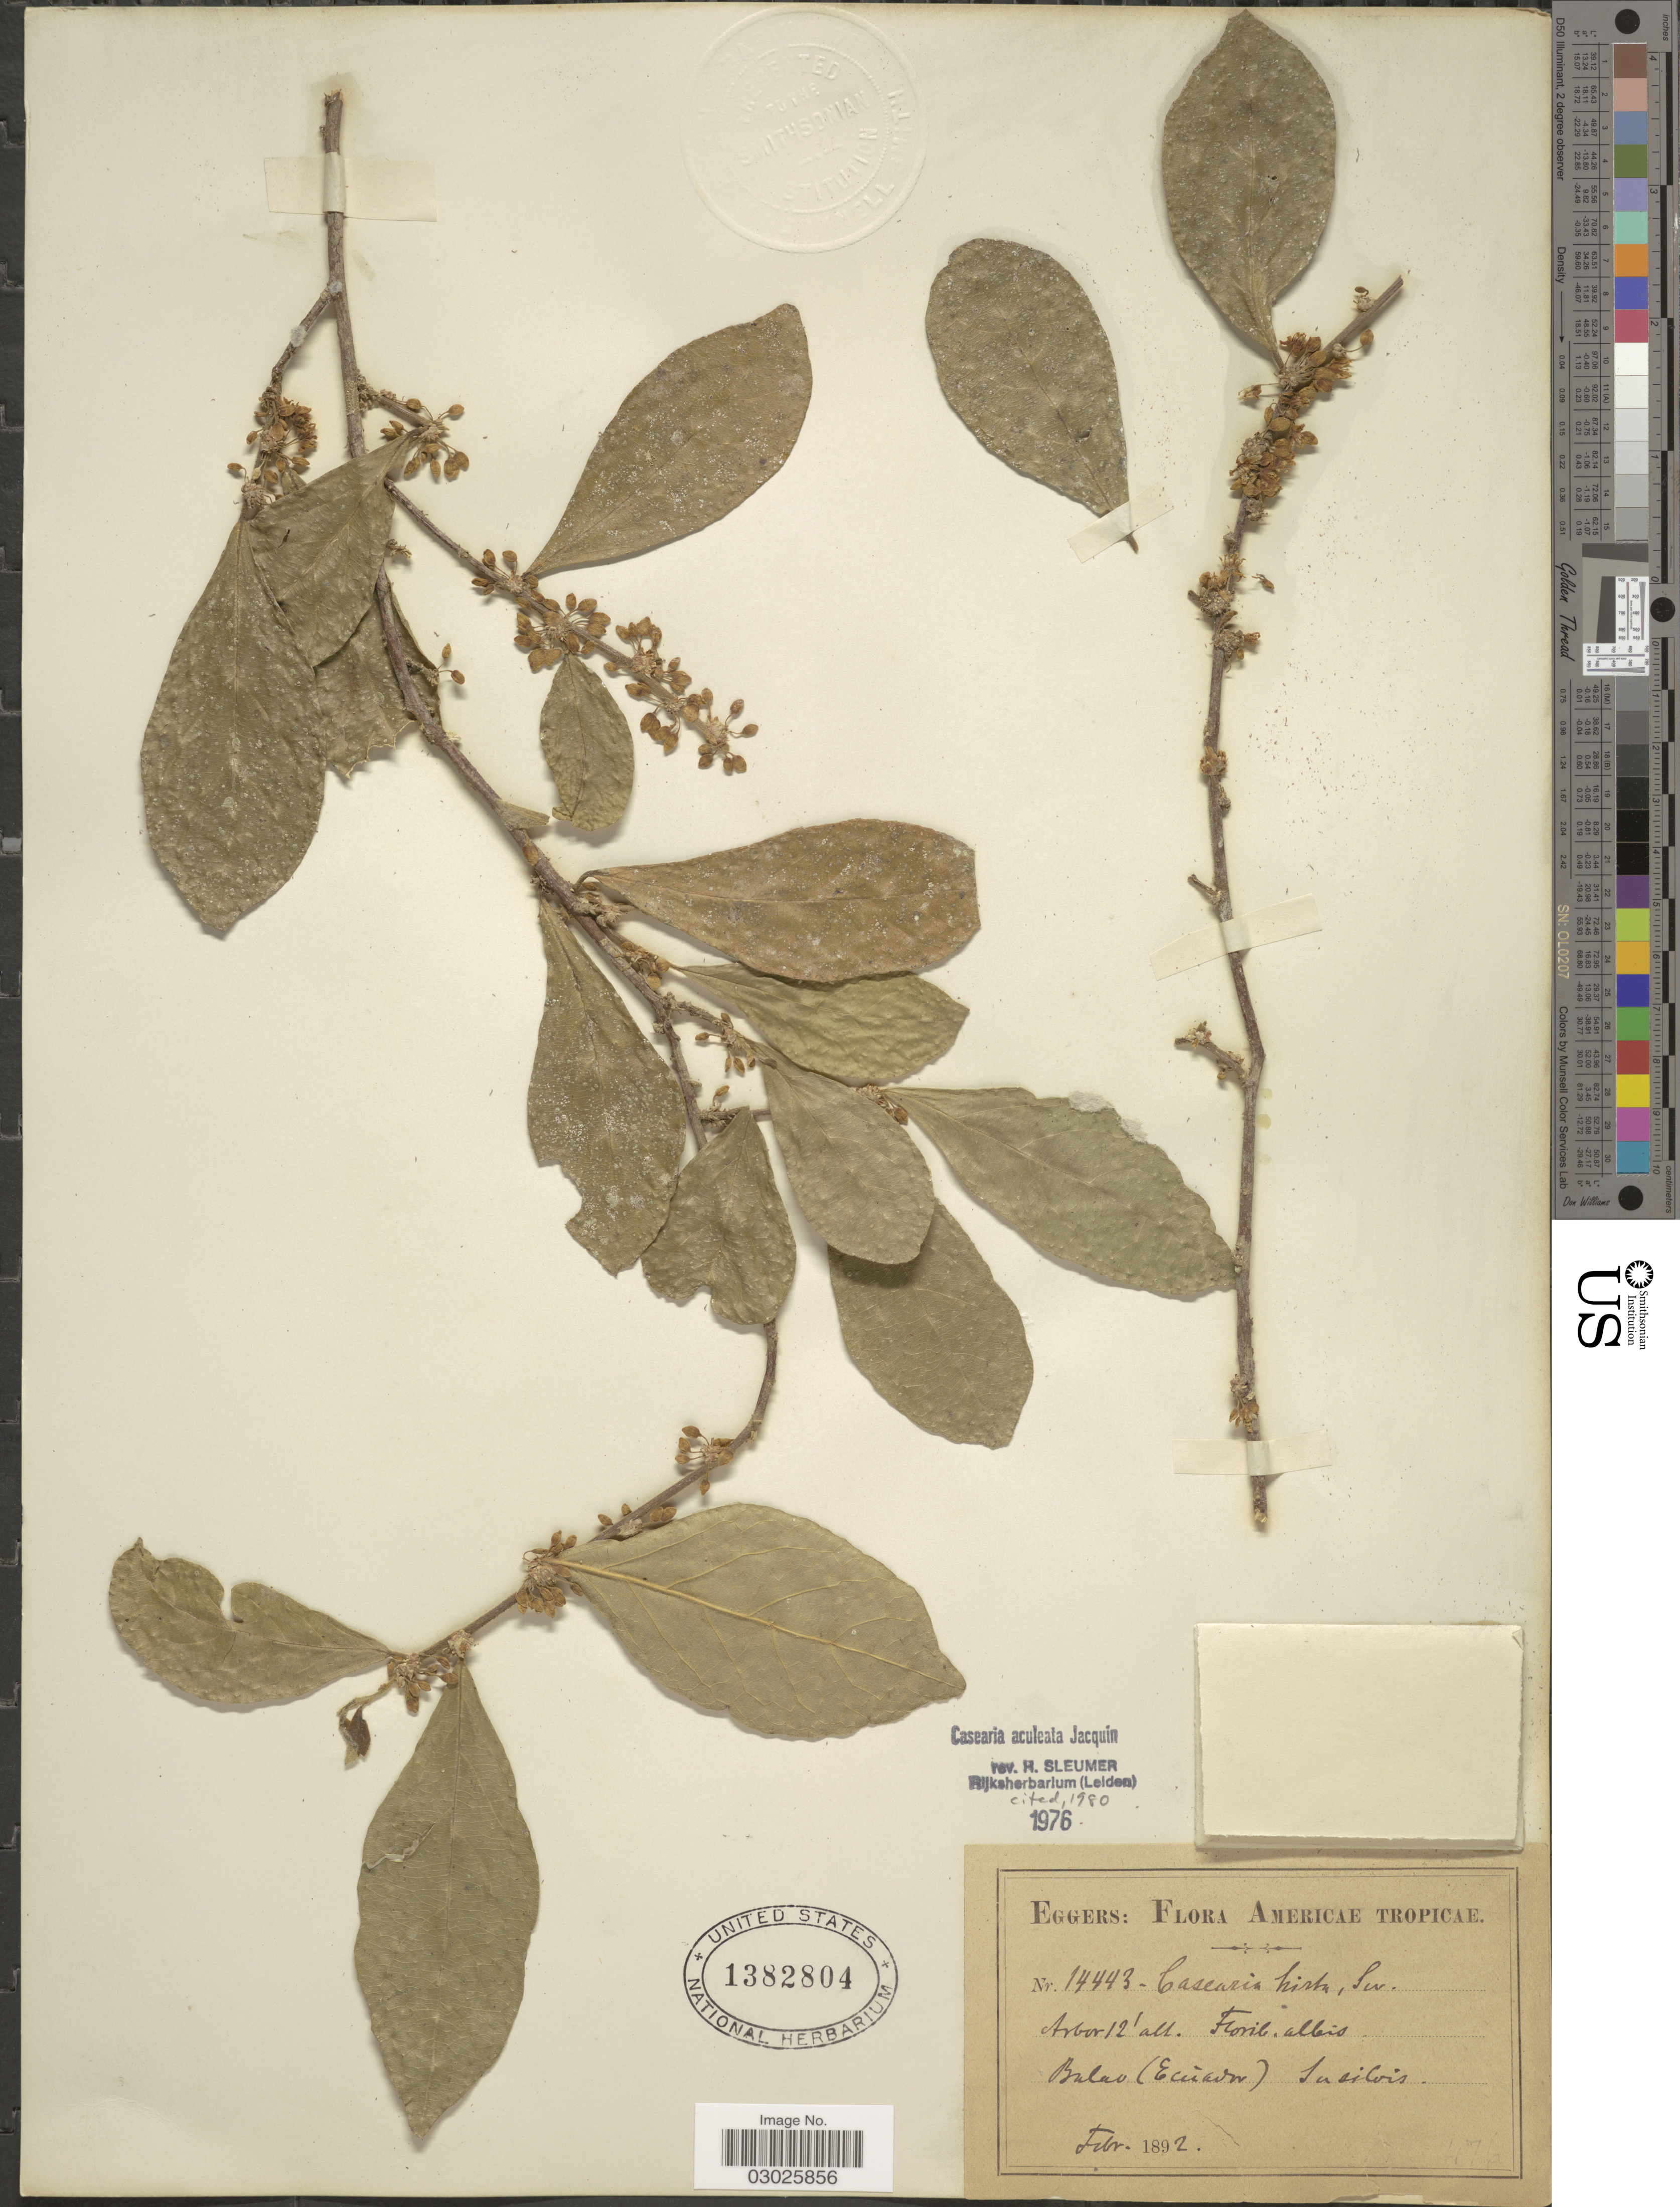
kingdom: Plantae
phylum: Tracheophyta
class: Magnoliopsida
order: Malpighiales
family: Salicaceae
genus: Casearia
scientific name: Casearia aculeata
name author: Jacq.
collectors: -. Eggers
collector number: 14443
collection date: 1892-02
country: Ecuador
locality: Americae Tropicae. Balao.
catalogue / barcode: US 1382804